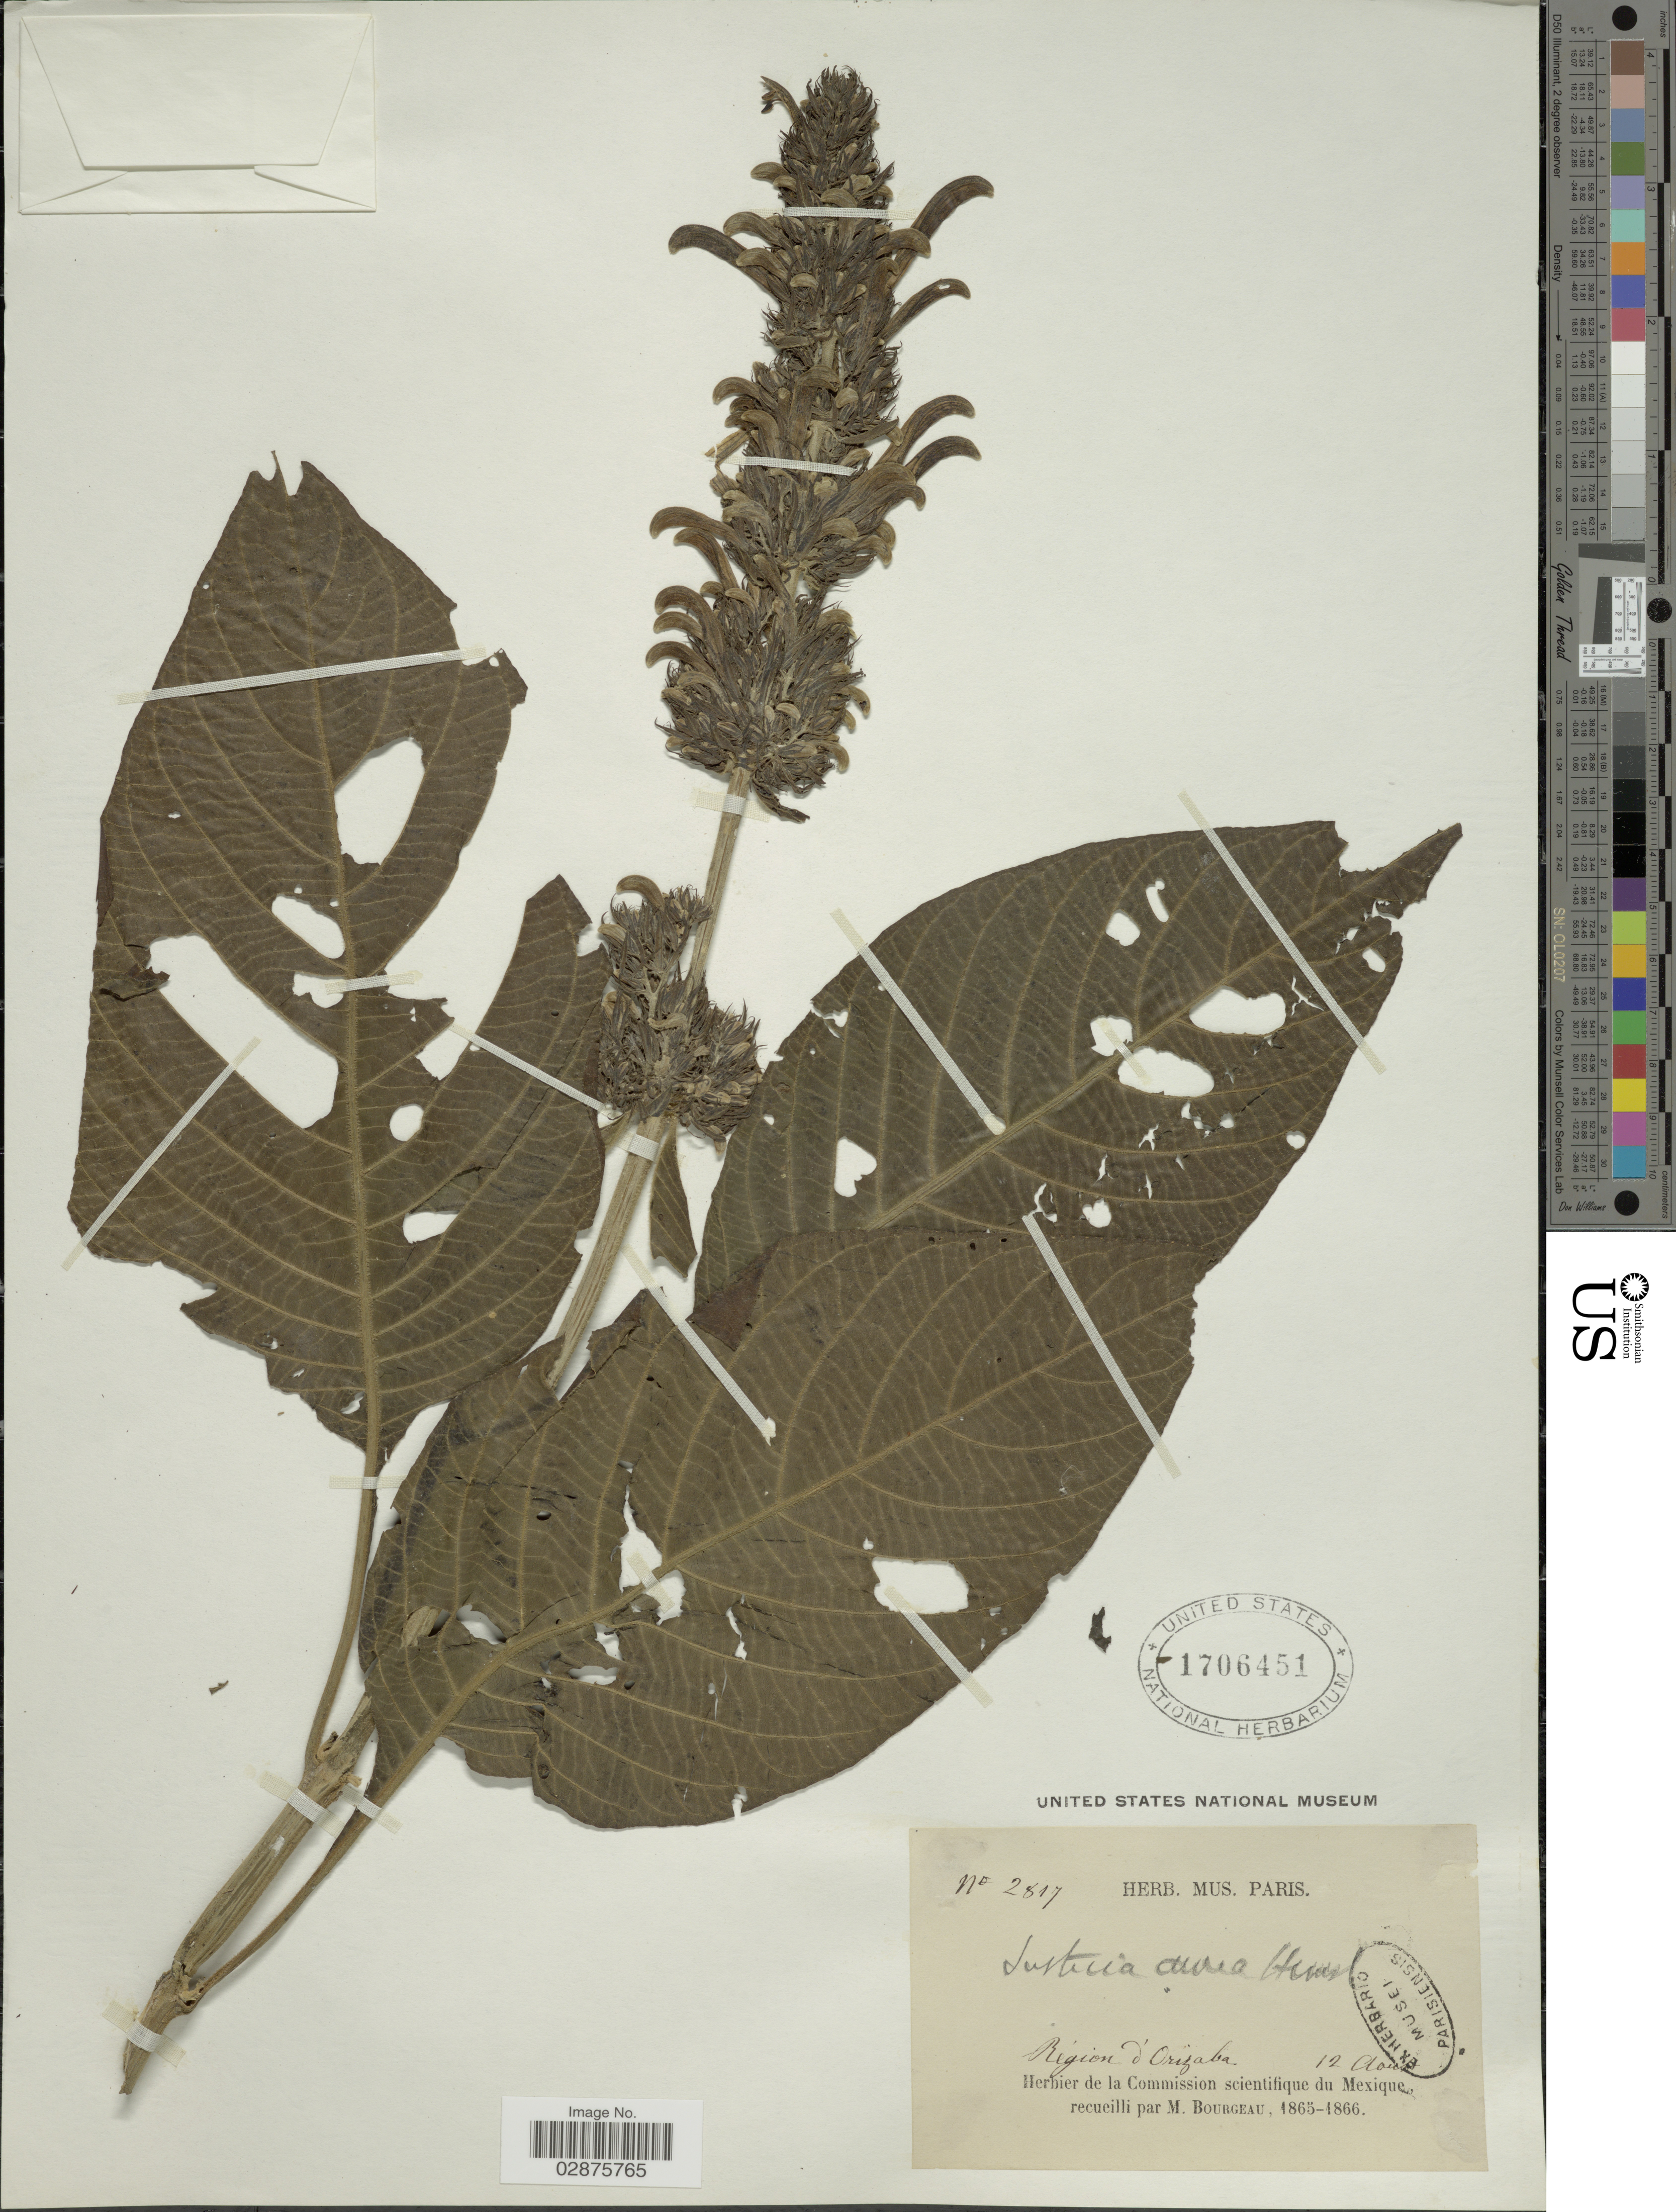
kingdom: Plantae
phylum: Tracheophyta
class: Magnoliopsida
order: Lamiales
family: Acanthaceae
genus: Justicia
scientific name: Justicia aurea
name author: Schltdl.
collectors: M. Bourgeau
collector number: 2817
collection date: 1865-08-12/1866-08-12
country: Mexico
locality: Région d'Orizaba.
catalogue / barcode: US 1706451